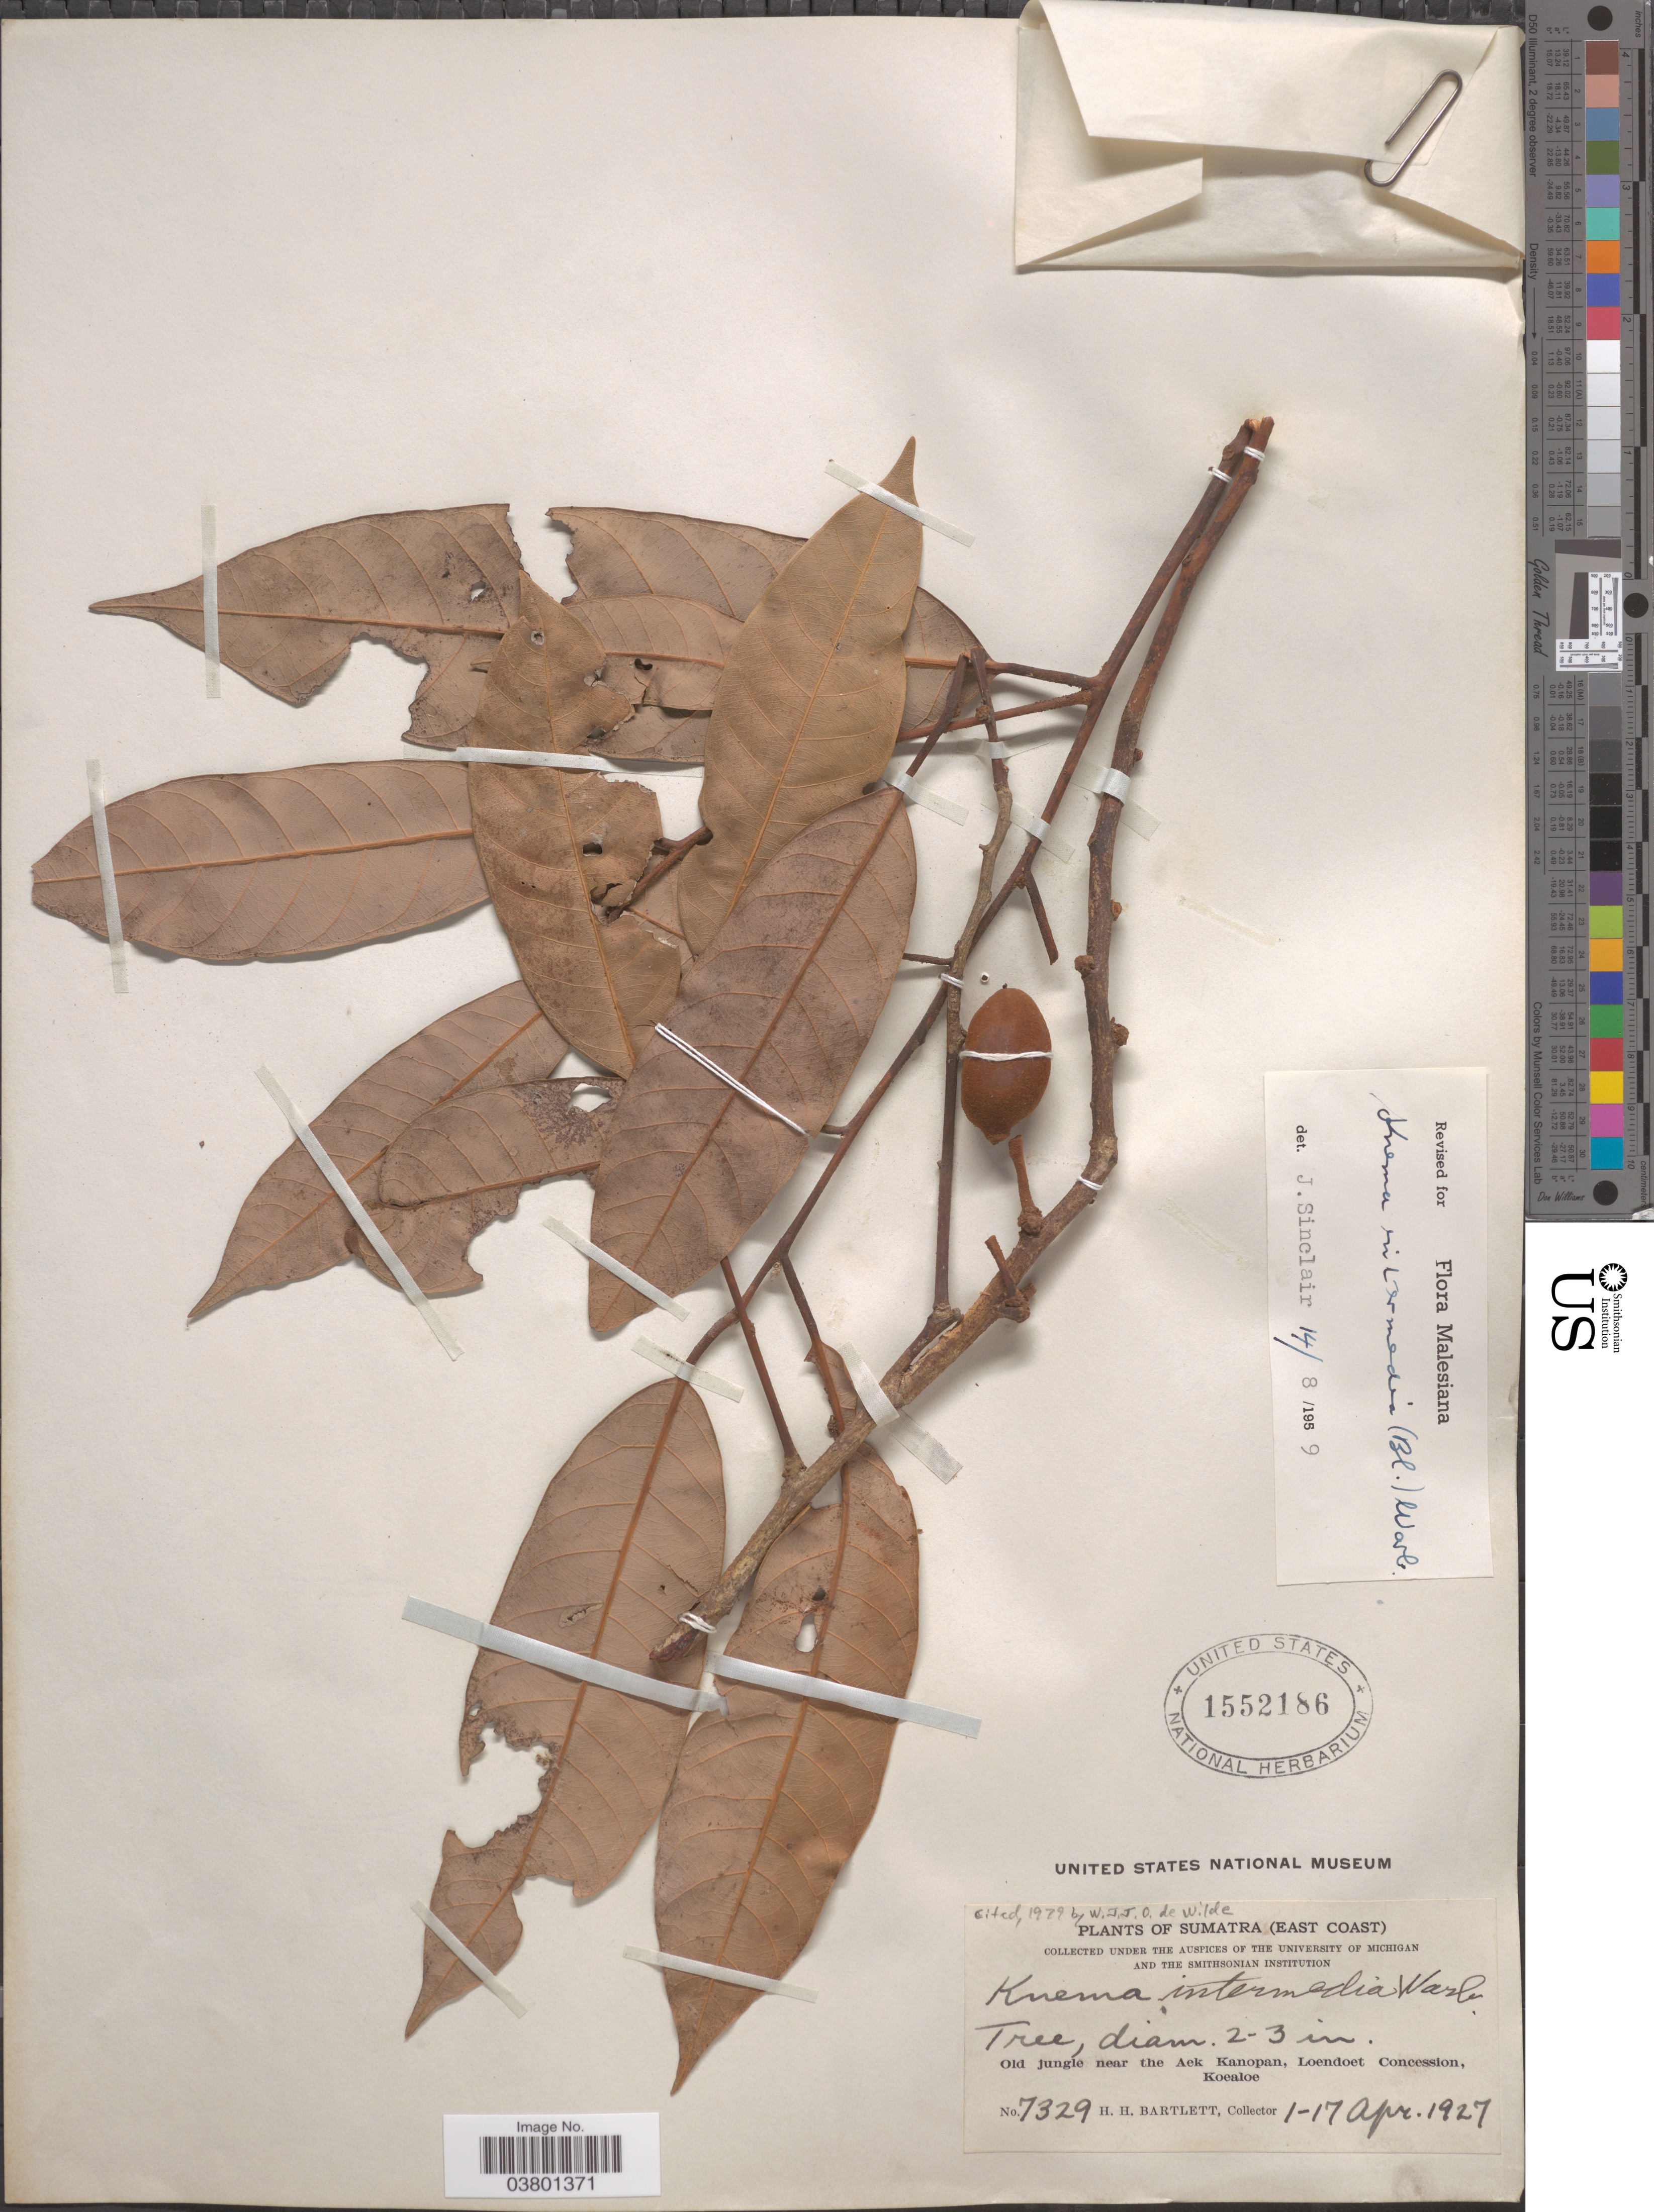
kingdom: Plantae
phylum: Tracheophyta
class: Magnoliopsida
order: Magnoliales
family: Myristicaceae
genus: Knema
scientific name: Knema intermedia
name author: (Blume) Warb.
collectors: H. H. Bartlett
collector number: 7329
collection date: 1927-04-01/1927-04-17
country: Indonesia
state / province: Sumatra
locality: Sumatra (East Coast). Old jungle near the Aek Kanopan, Loendoet Concession, Koealoe.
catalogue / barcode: US 1552186